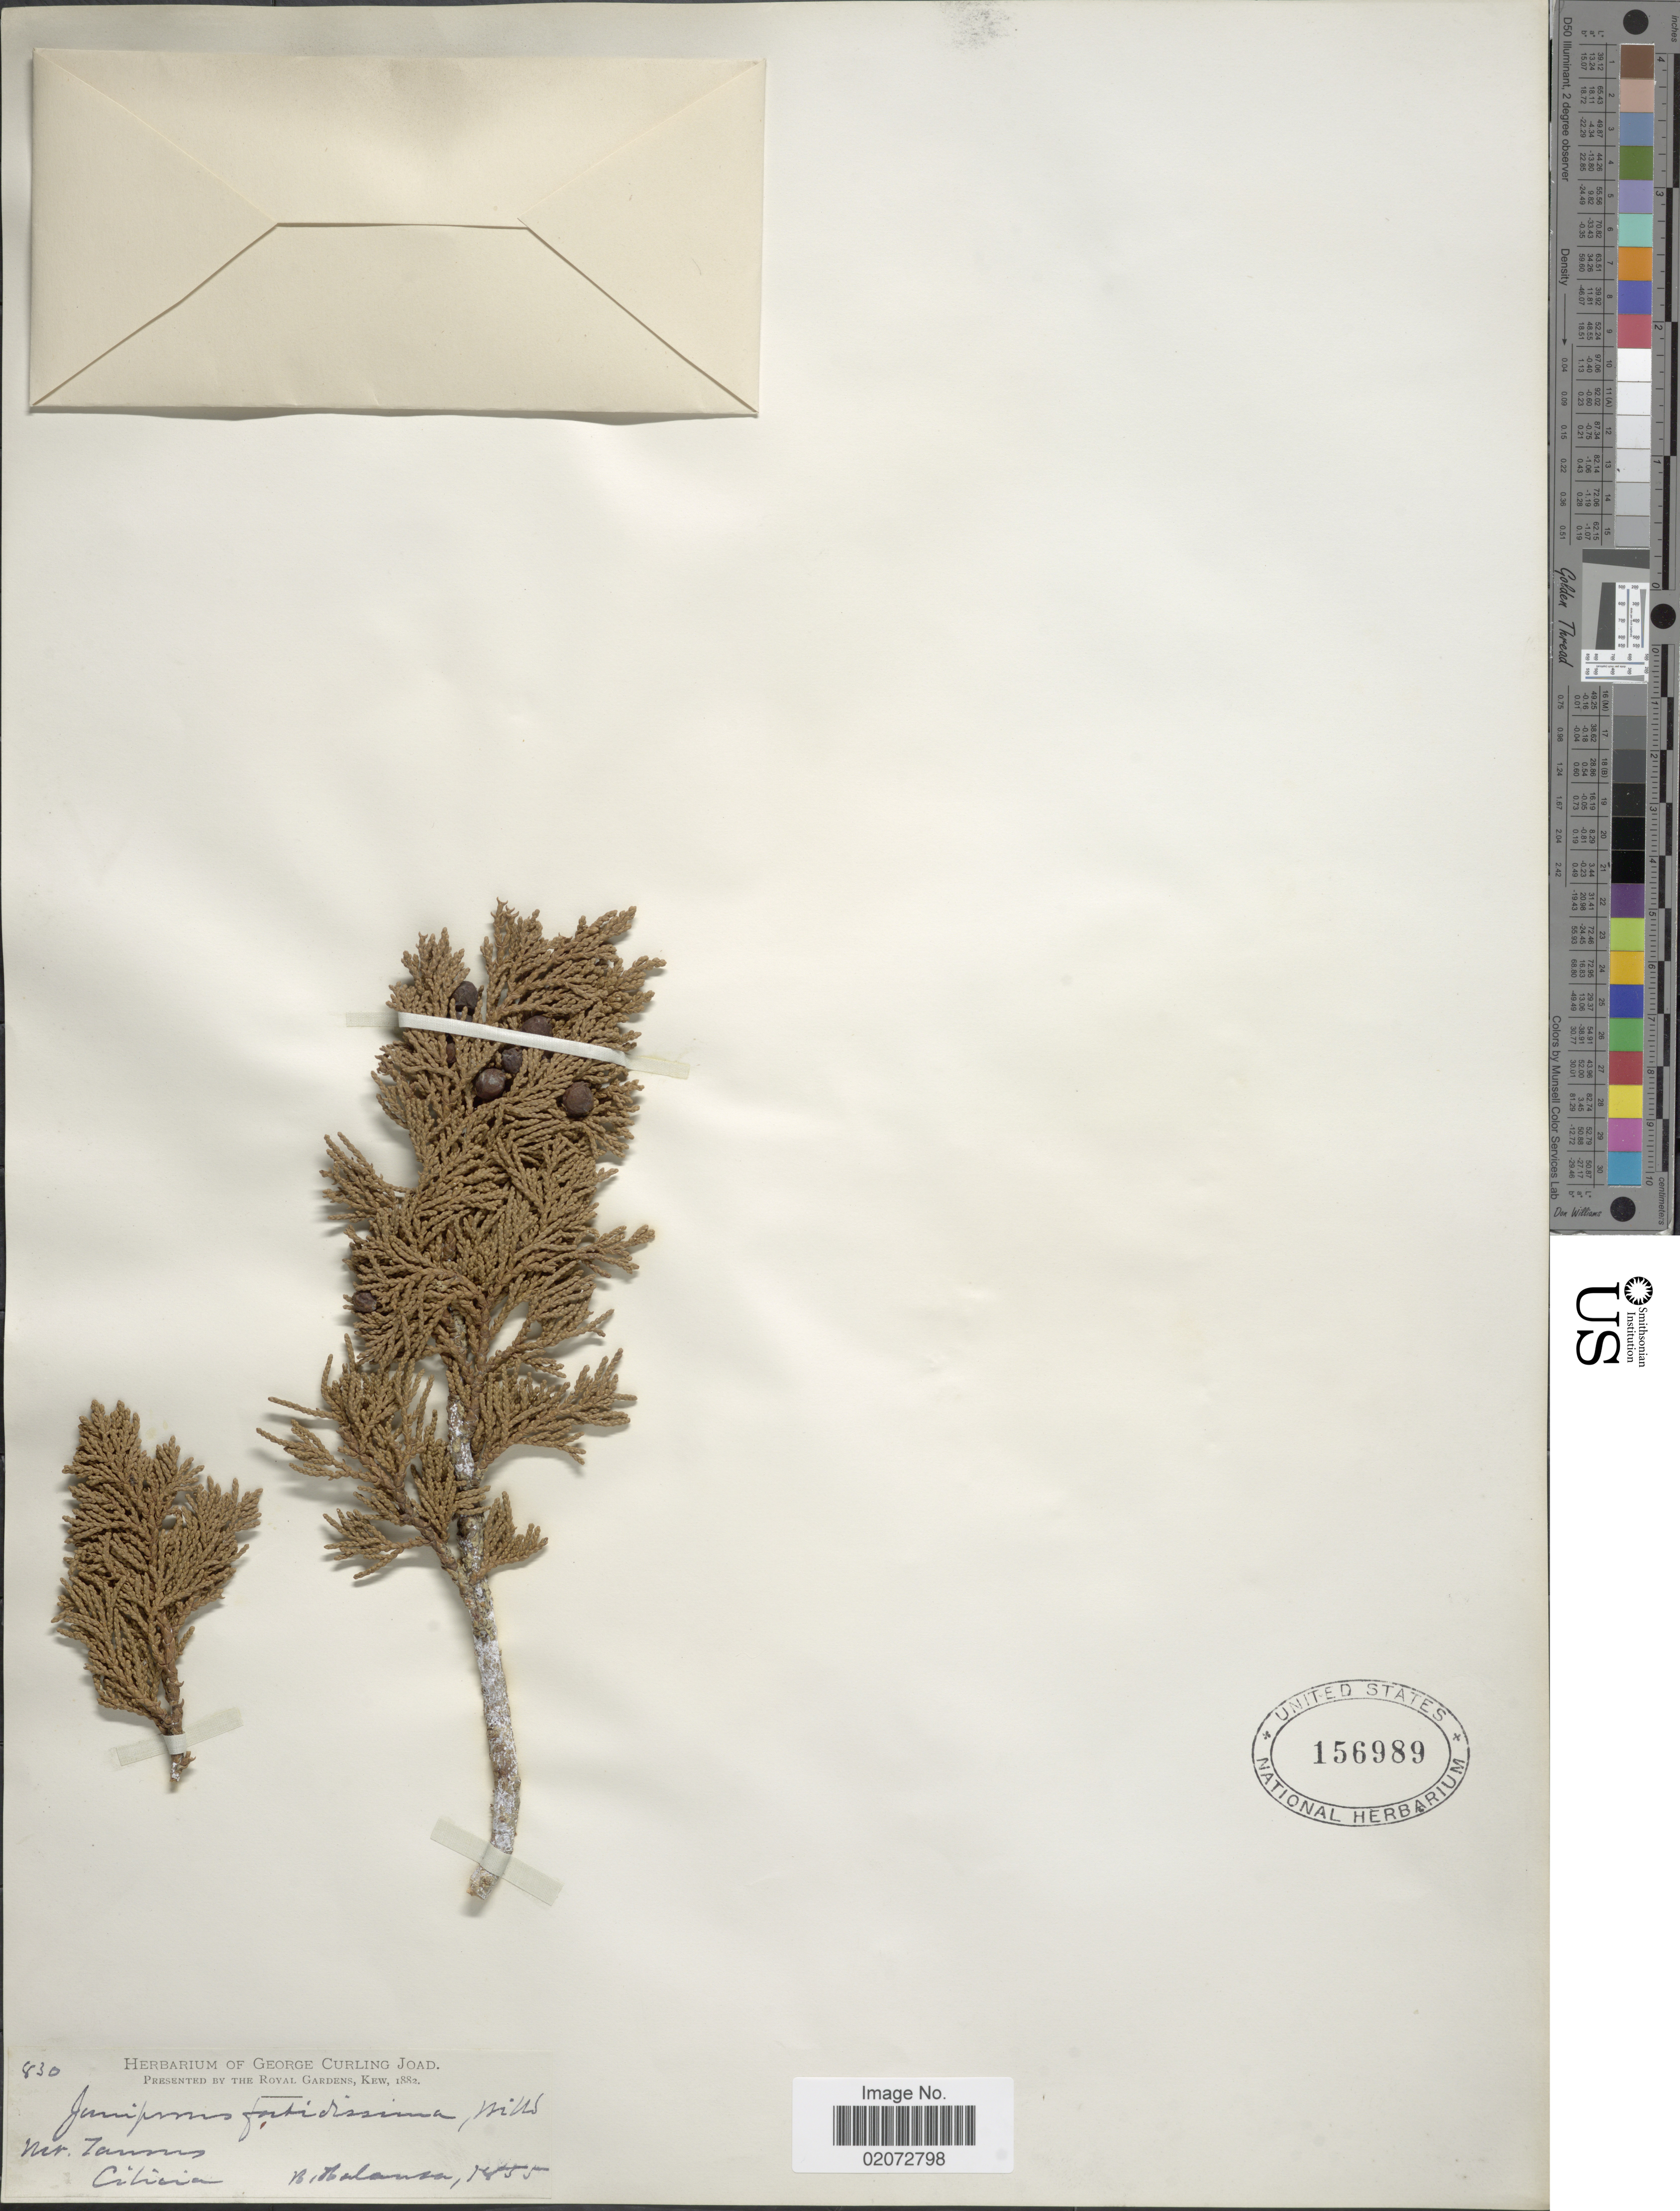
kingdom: Plantae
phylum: Tracheophyta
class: Pinopsida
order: Pinales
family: Cupressaceae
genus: Juniperus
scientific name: Juniperus foetidissima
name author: Willd.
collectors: B. Balansa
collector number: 830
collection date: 1855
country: Turkey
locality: Mt. Tannus, Cilicia [interpreted]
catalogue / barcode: US 156989